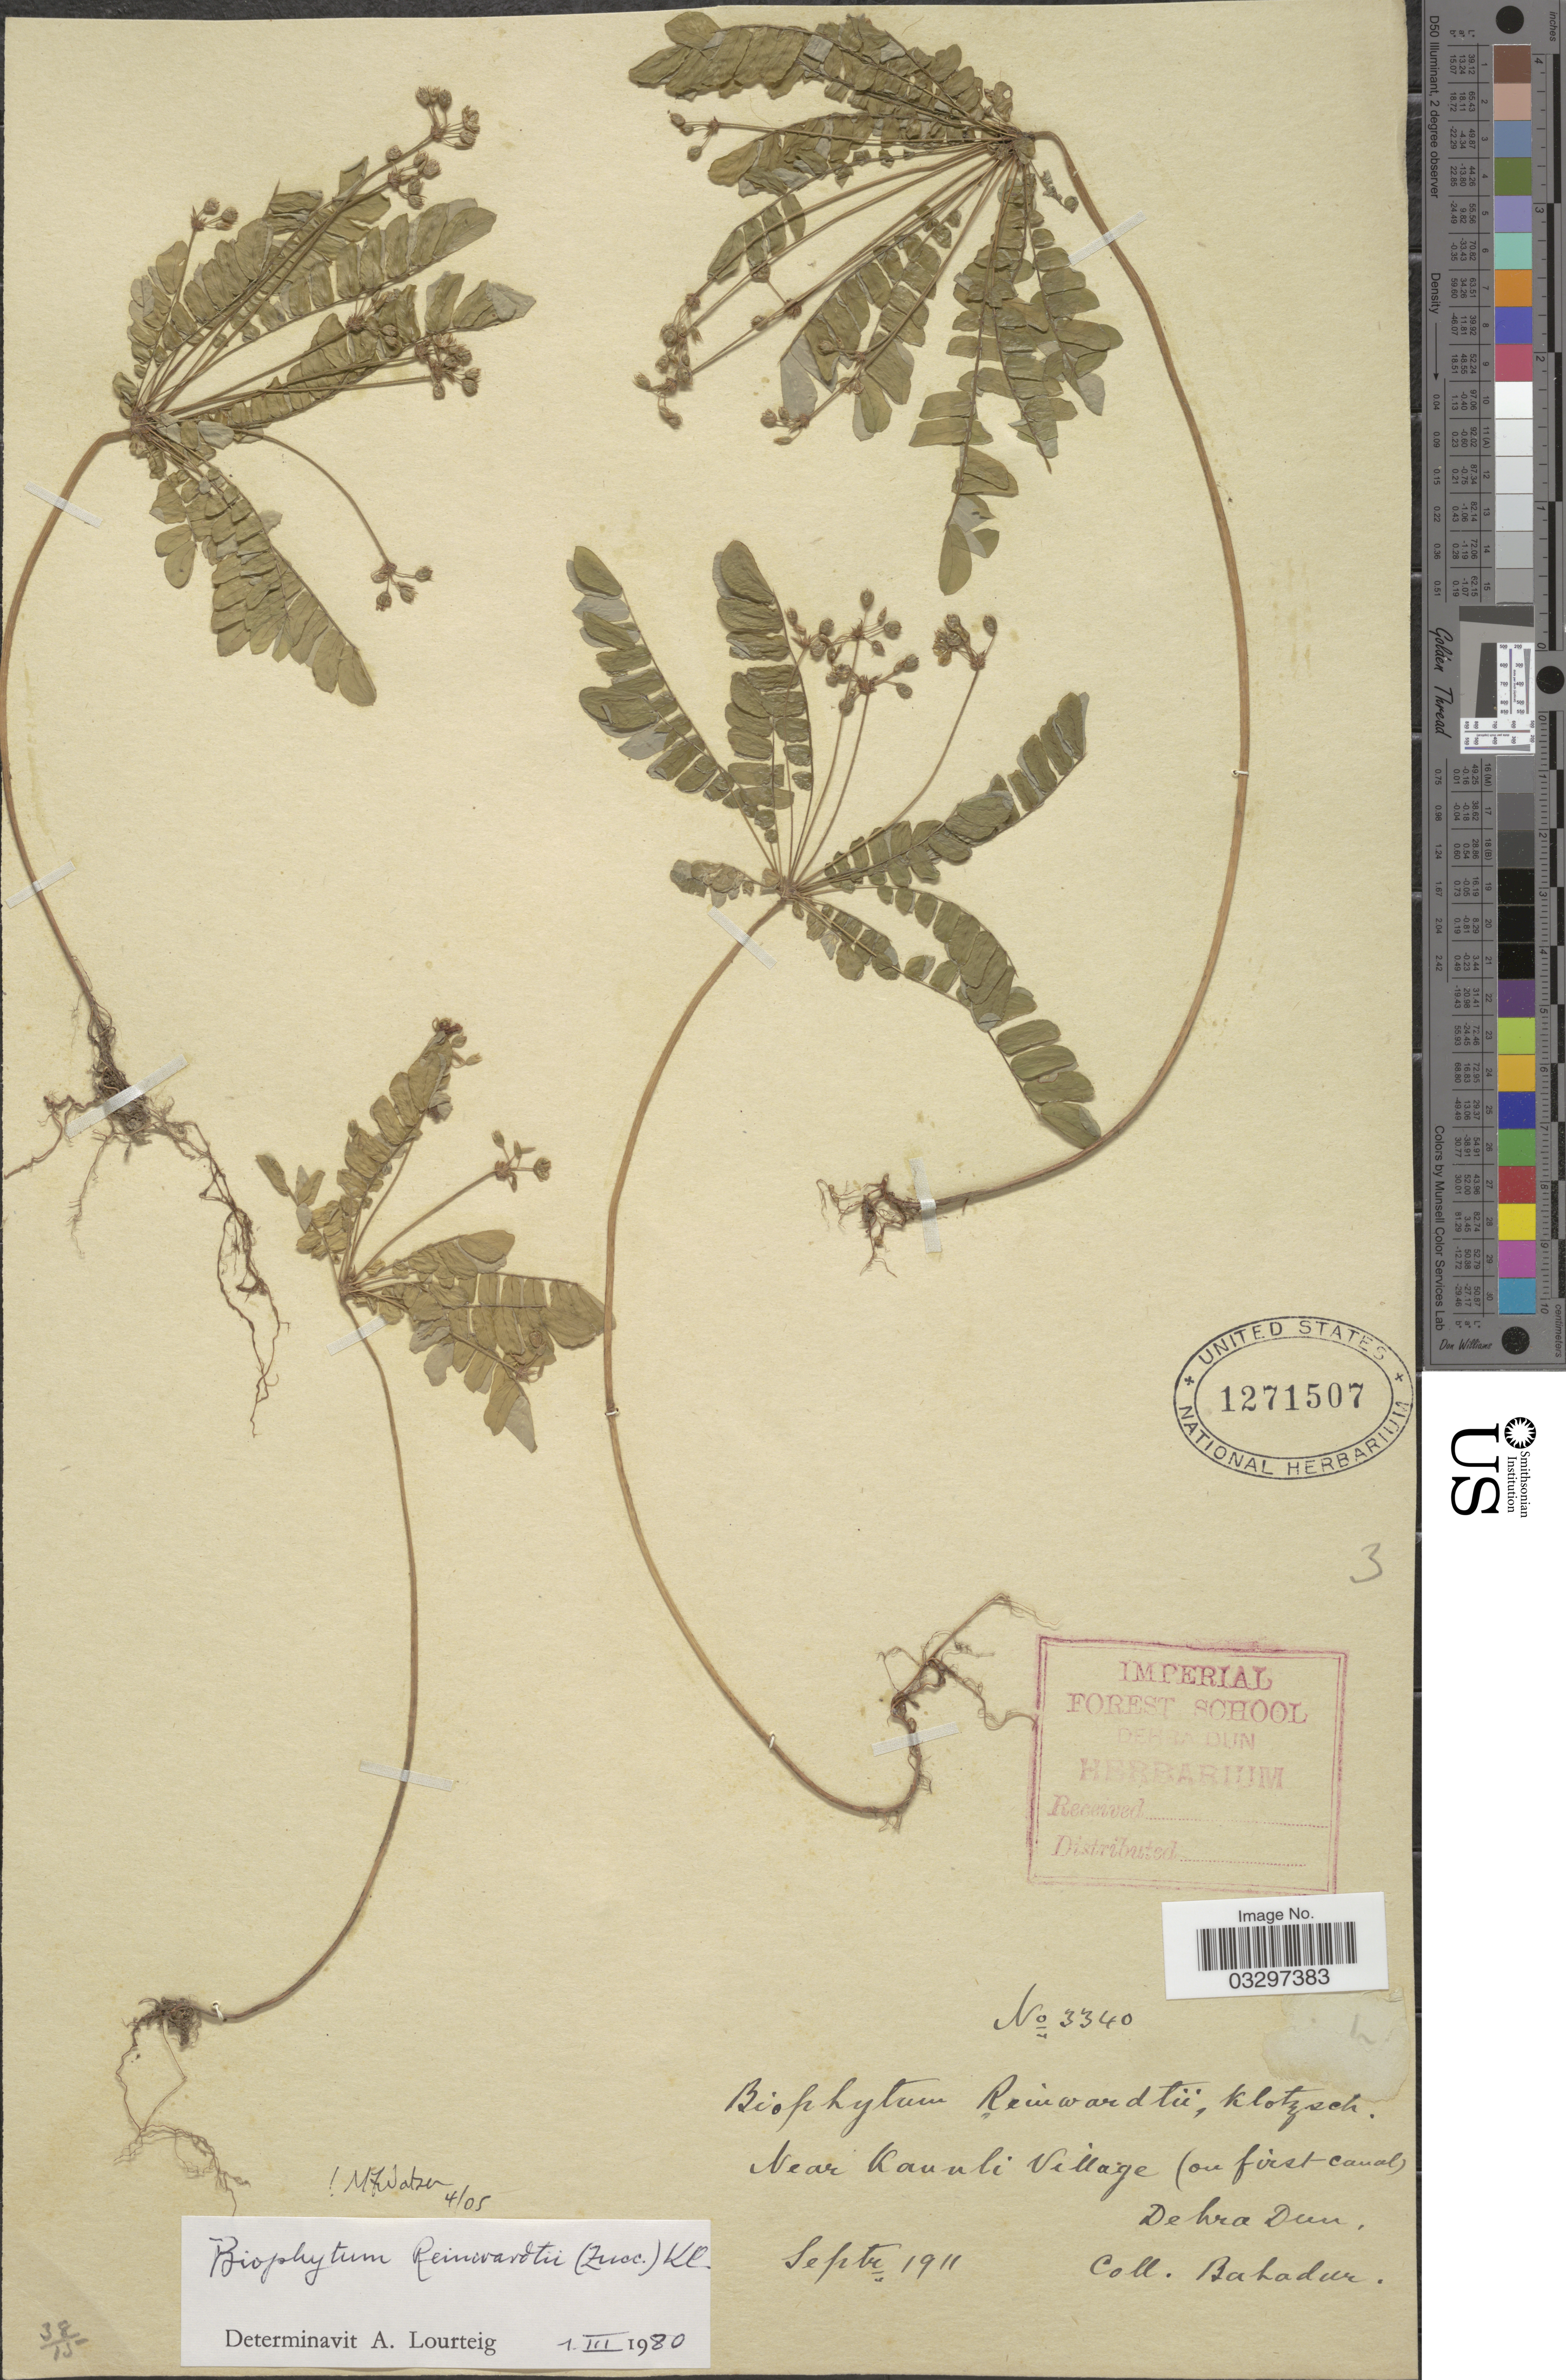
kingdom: Plantae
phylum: Tracheophyta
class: Magnoliopsida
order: Oxalidales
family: Oxalidaceae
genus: Biophytum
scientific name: Biophytum reinwardtii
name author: (Zucc.) Klotzsch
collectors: Bahadur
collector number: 3340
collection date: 1911-09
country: India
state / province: Uttarakhand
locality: Near Kaunli Village (on first canal). Dehra Dun.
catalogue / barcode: US 1271507